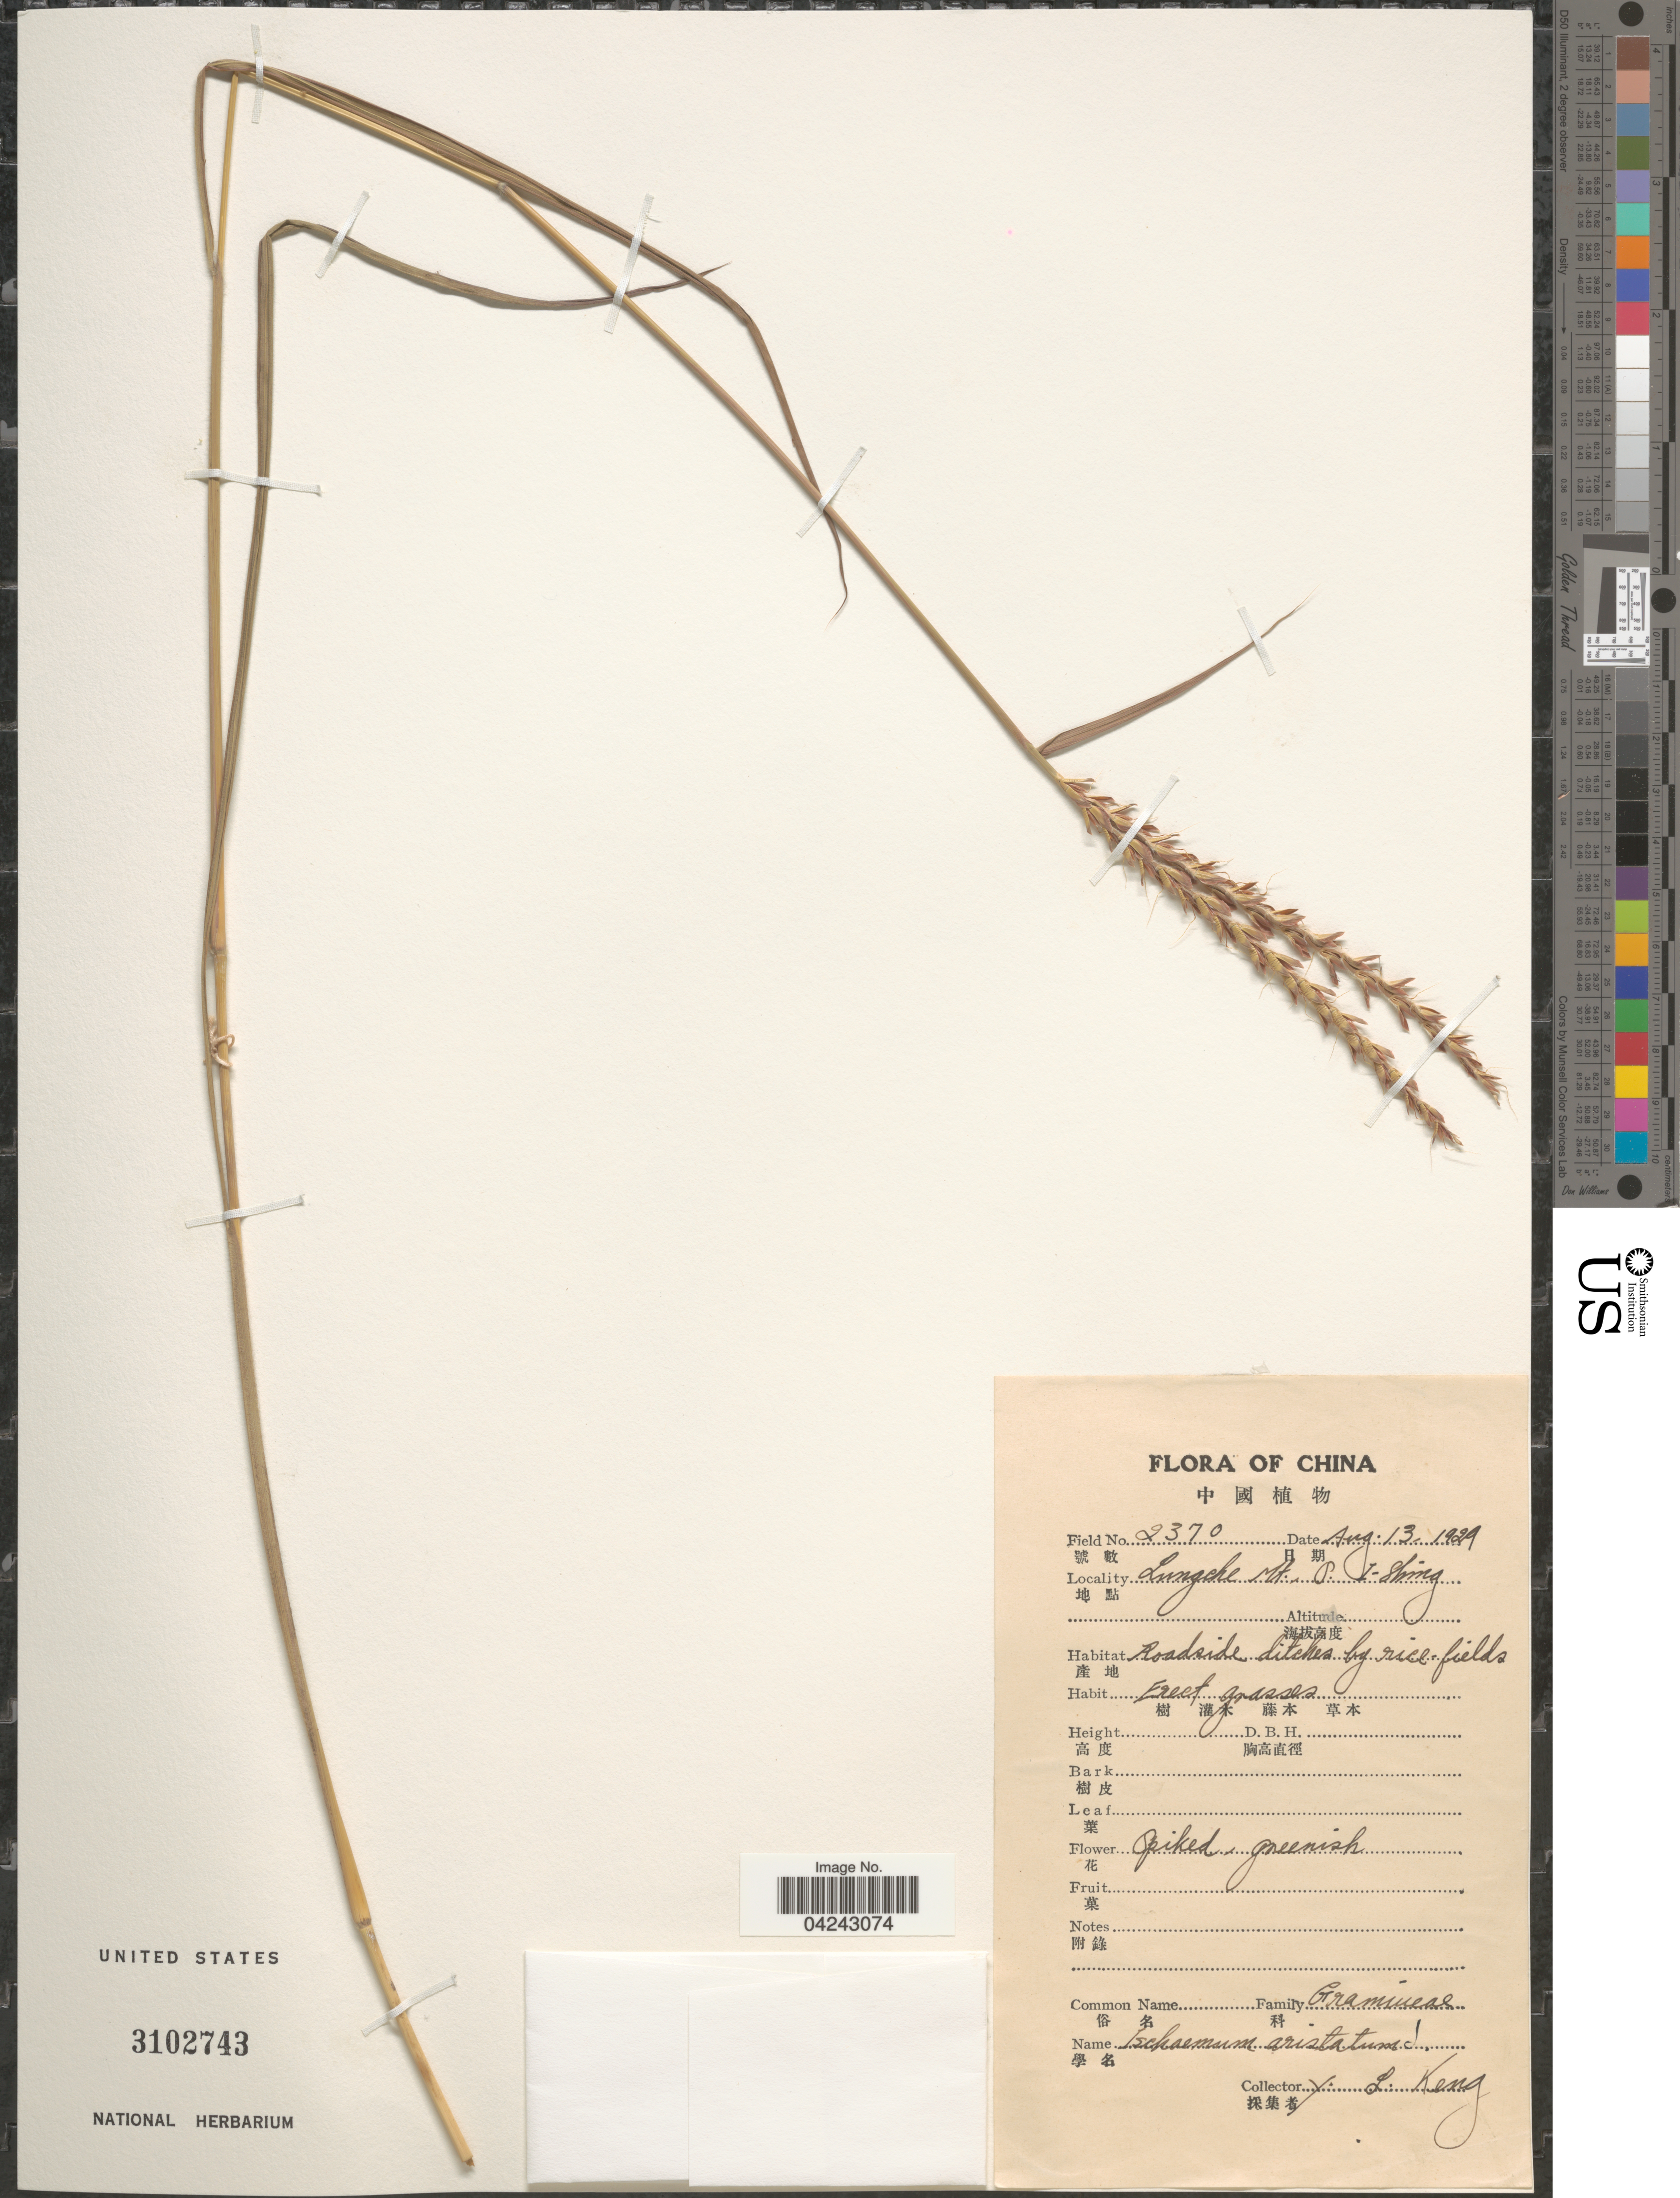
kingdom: Plantae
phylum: Tracheophyta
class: Liliopsida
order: Poales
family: Poaceae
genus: Ischaemum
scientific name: Ischaemum aristatum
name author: L.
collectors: Y. L. Keng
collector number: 2370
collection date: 1929-08-13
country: China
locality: Lungsche Mt., P. I-Shing.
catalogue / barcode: US 3102743